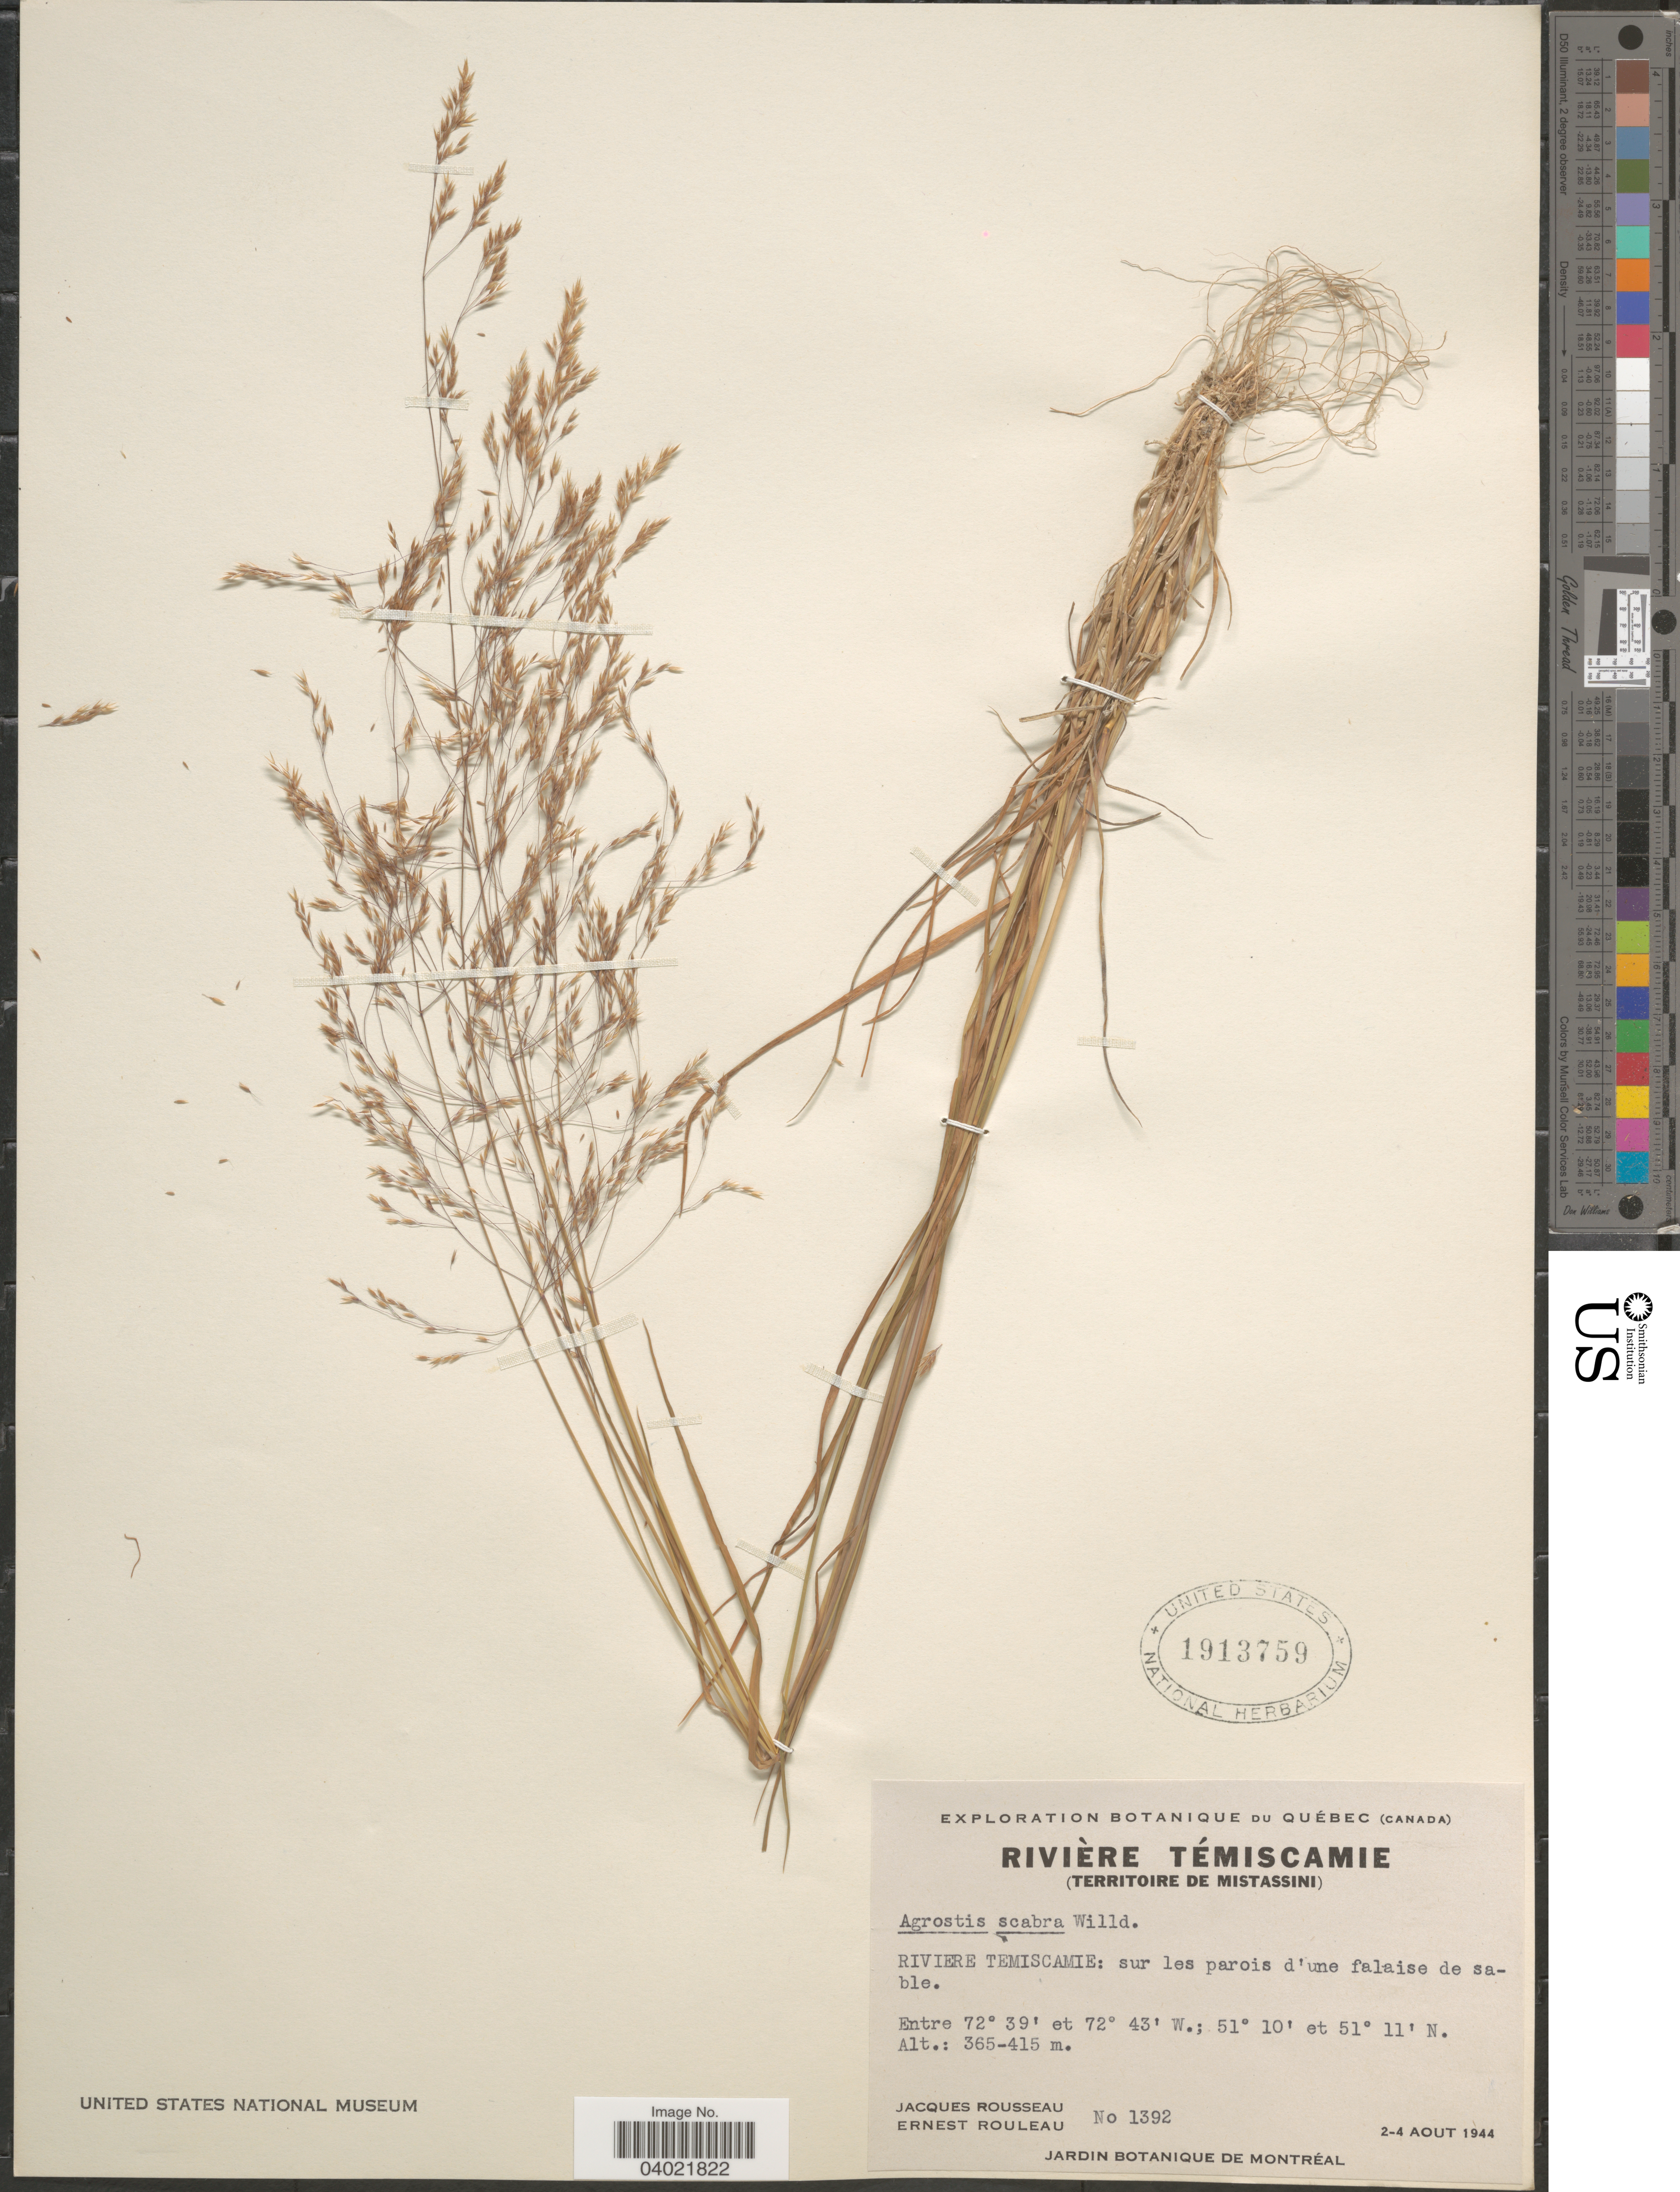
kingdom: Plantae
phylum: Tracheophyta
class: Liliopsida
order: Poales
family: Poaceae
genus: Agrostis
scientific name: Agrostis perennans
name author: (Walter) Tuck.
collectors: J. Rousseau & J. Rouleau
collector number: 1392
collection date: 1944-08-02/1944-08-04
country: Canada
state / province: Quebec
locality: Rivière Témiscamie (Territoire de Mistassini).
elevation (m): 365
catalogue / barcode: US 1913759